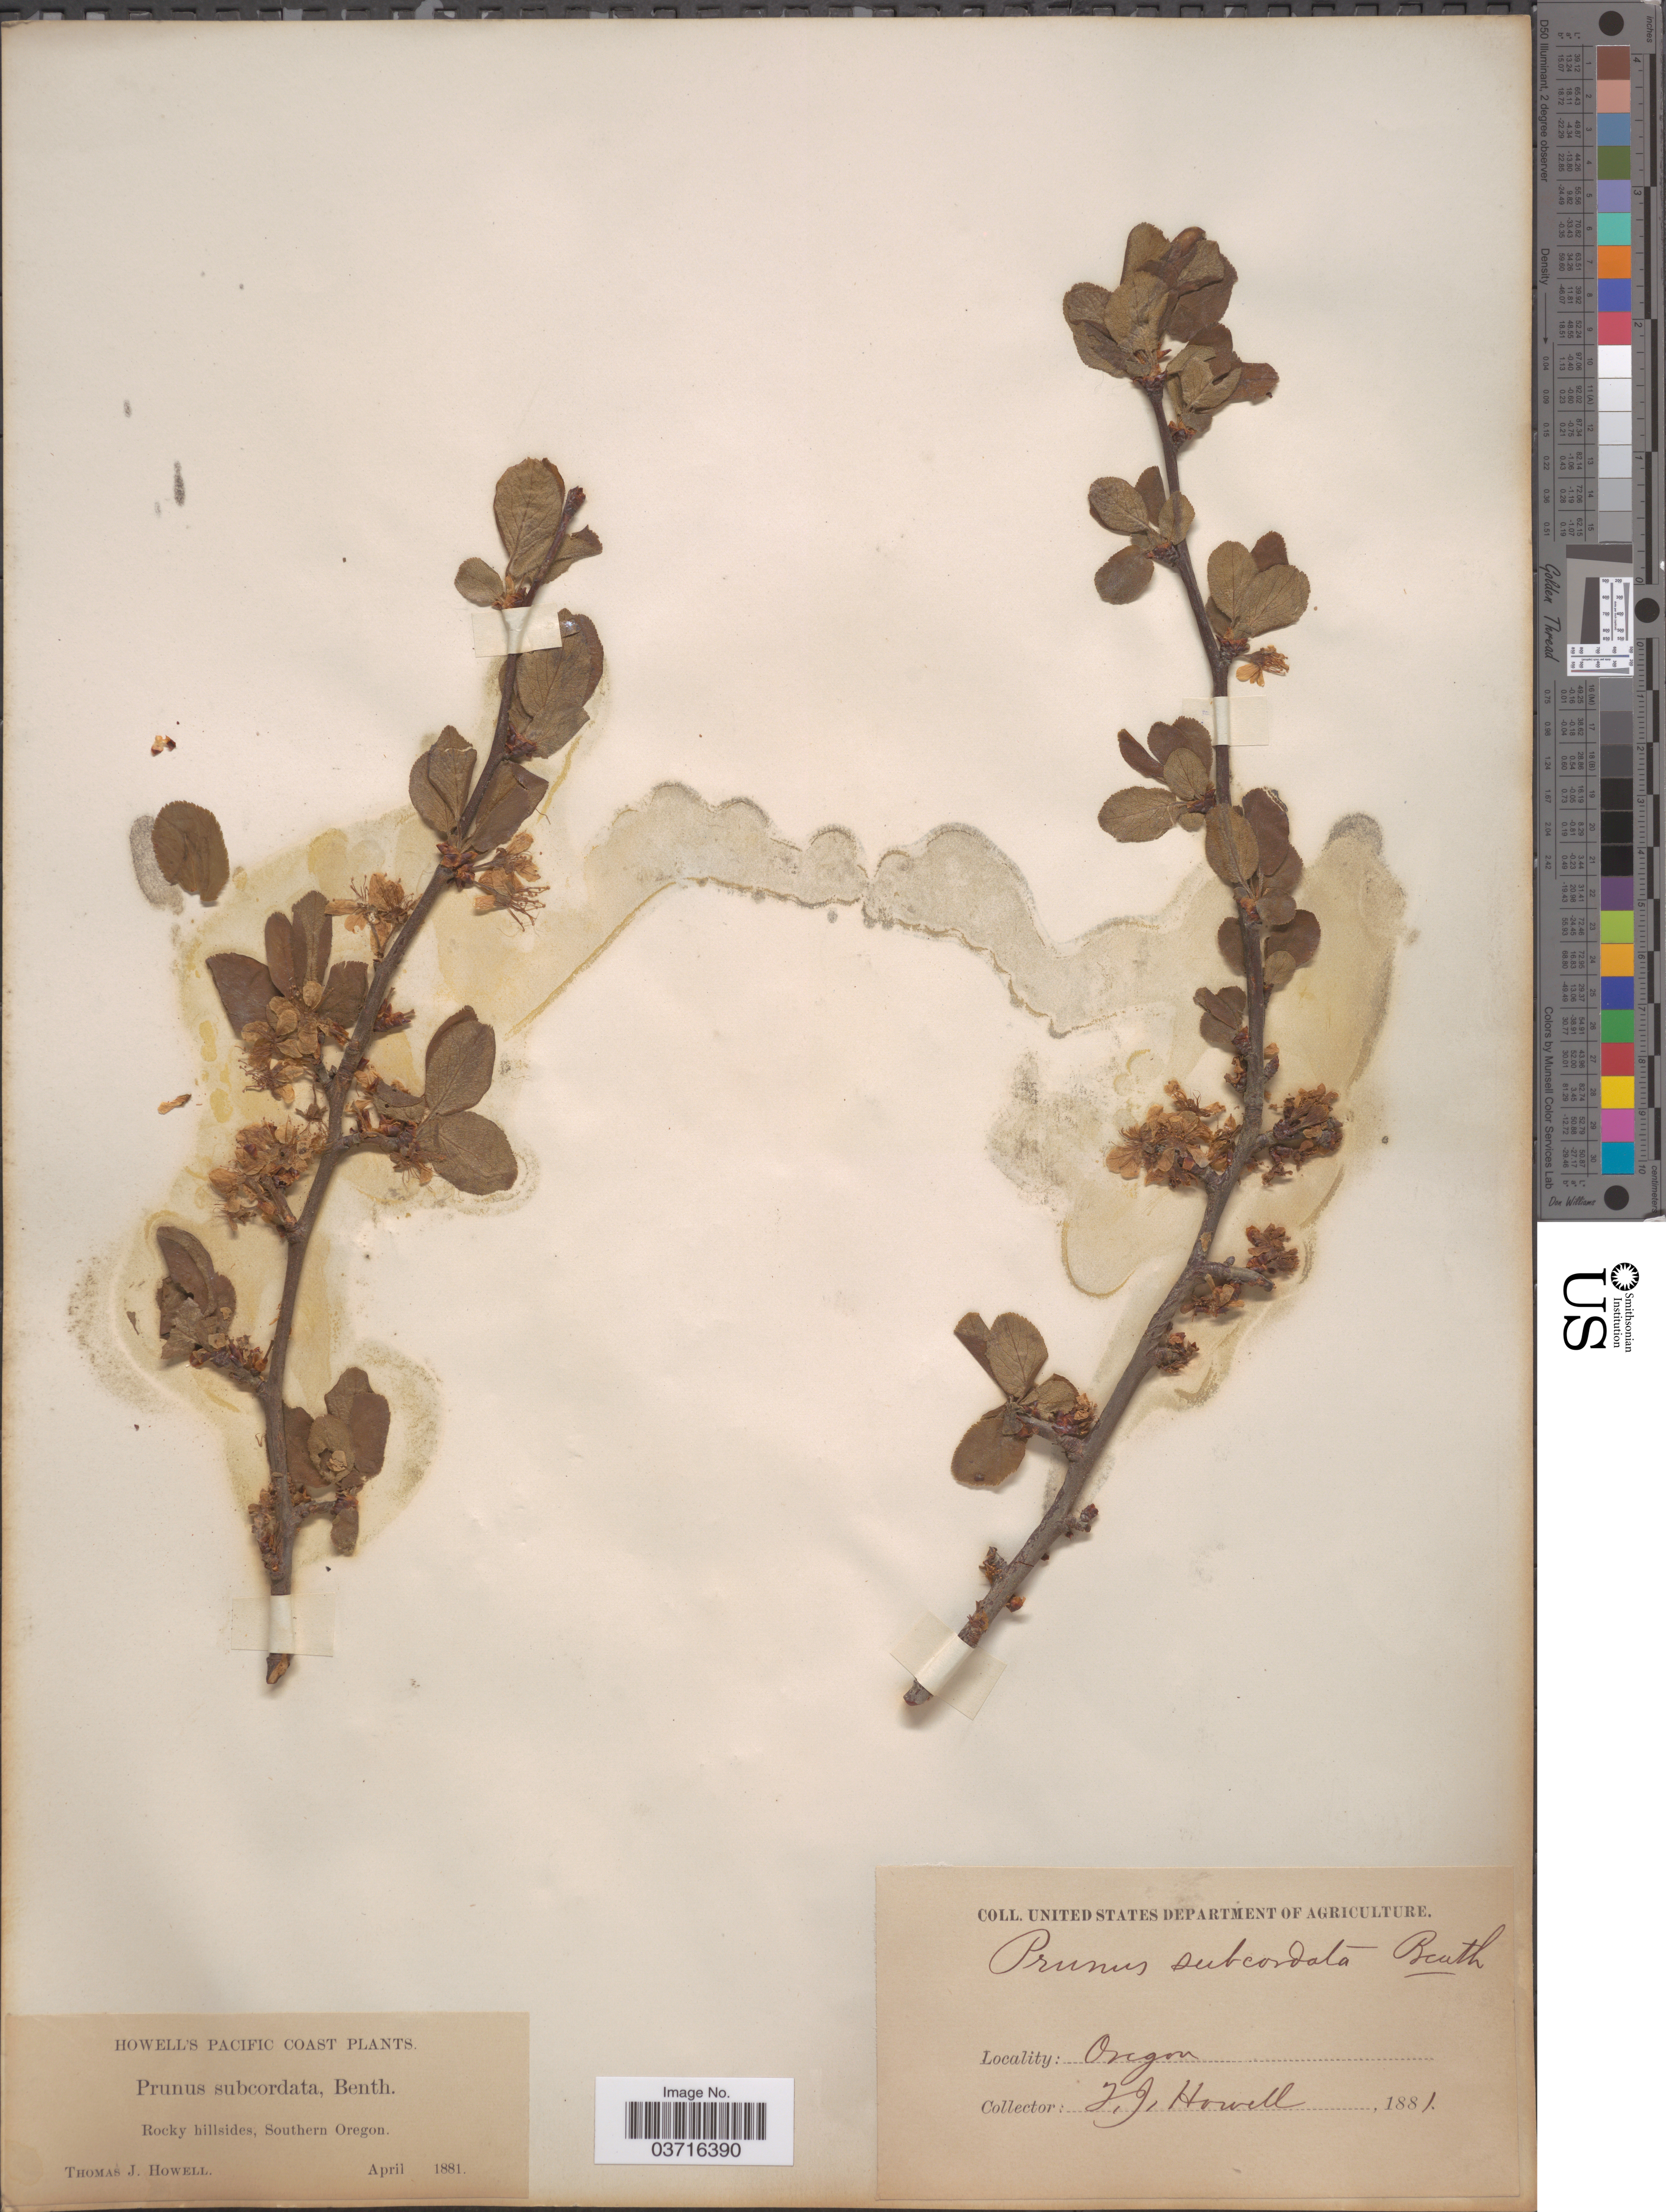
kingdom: Plantae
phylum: Tracheophyta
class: Magnoliopsida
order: Rosales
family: Rosaceae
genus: Prunus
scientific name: Prunus subcordata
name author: Benth.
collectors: T. J. Howell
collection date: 1881-04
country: United States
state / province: Oregon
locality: Pacific Coast. Southern Oregon.